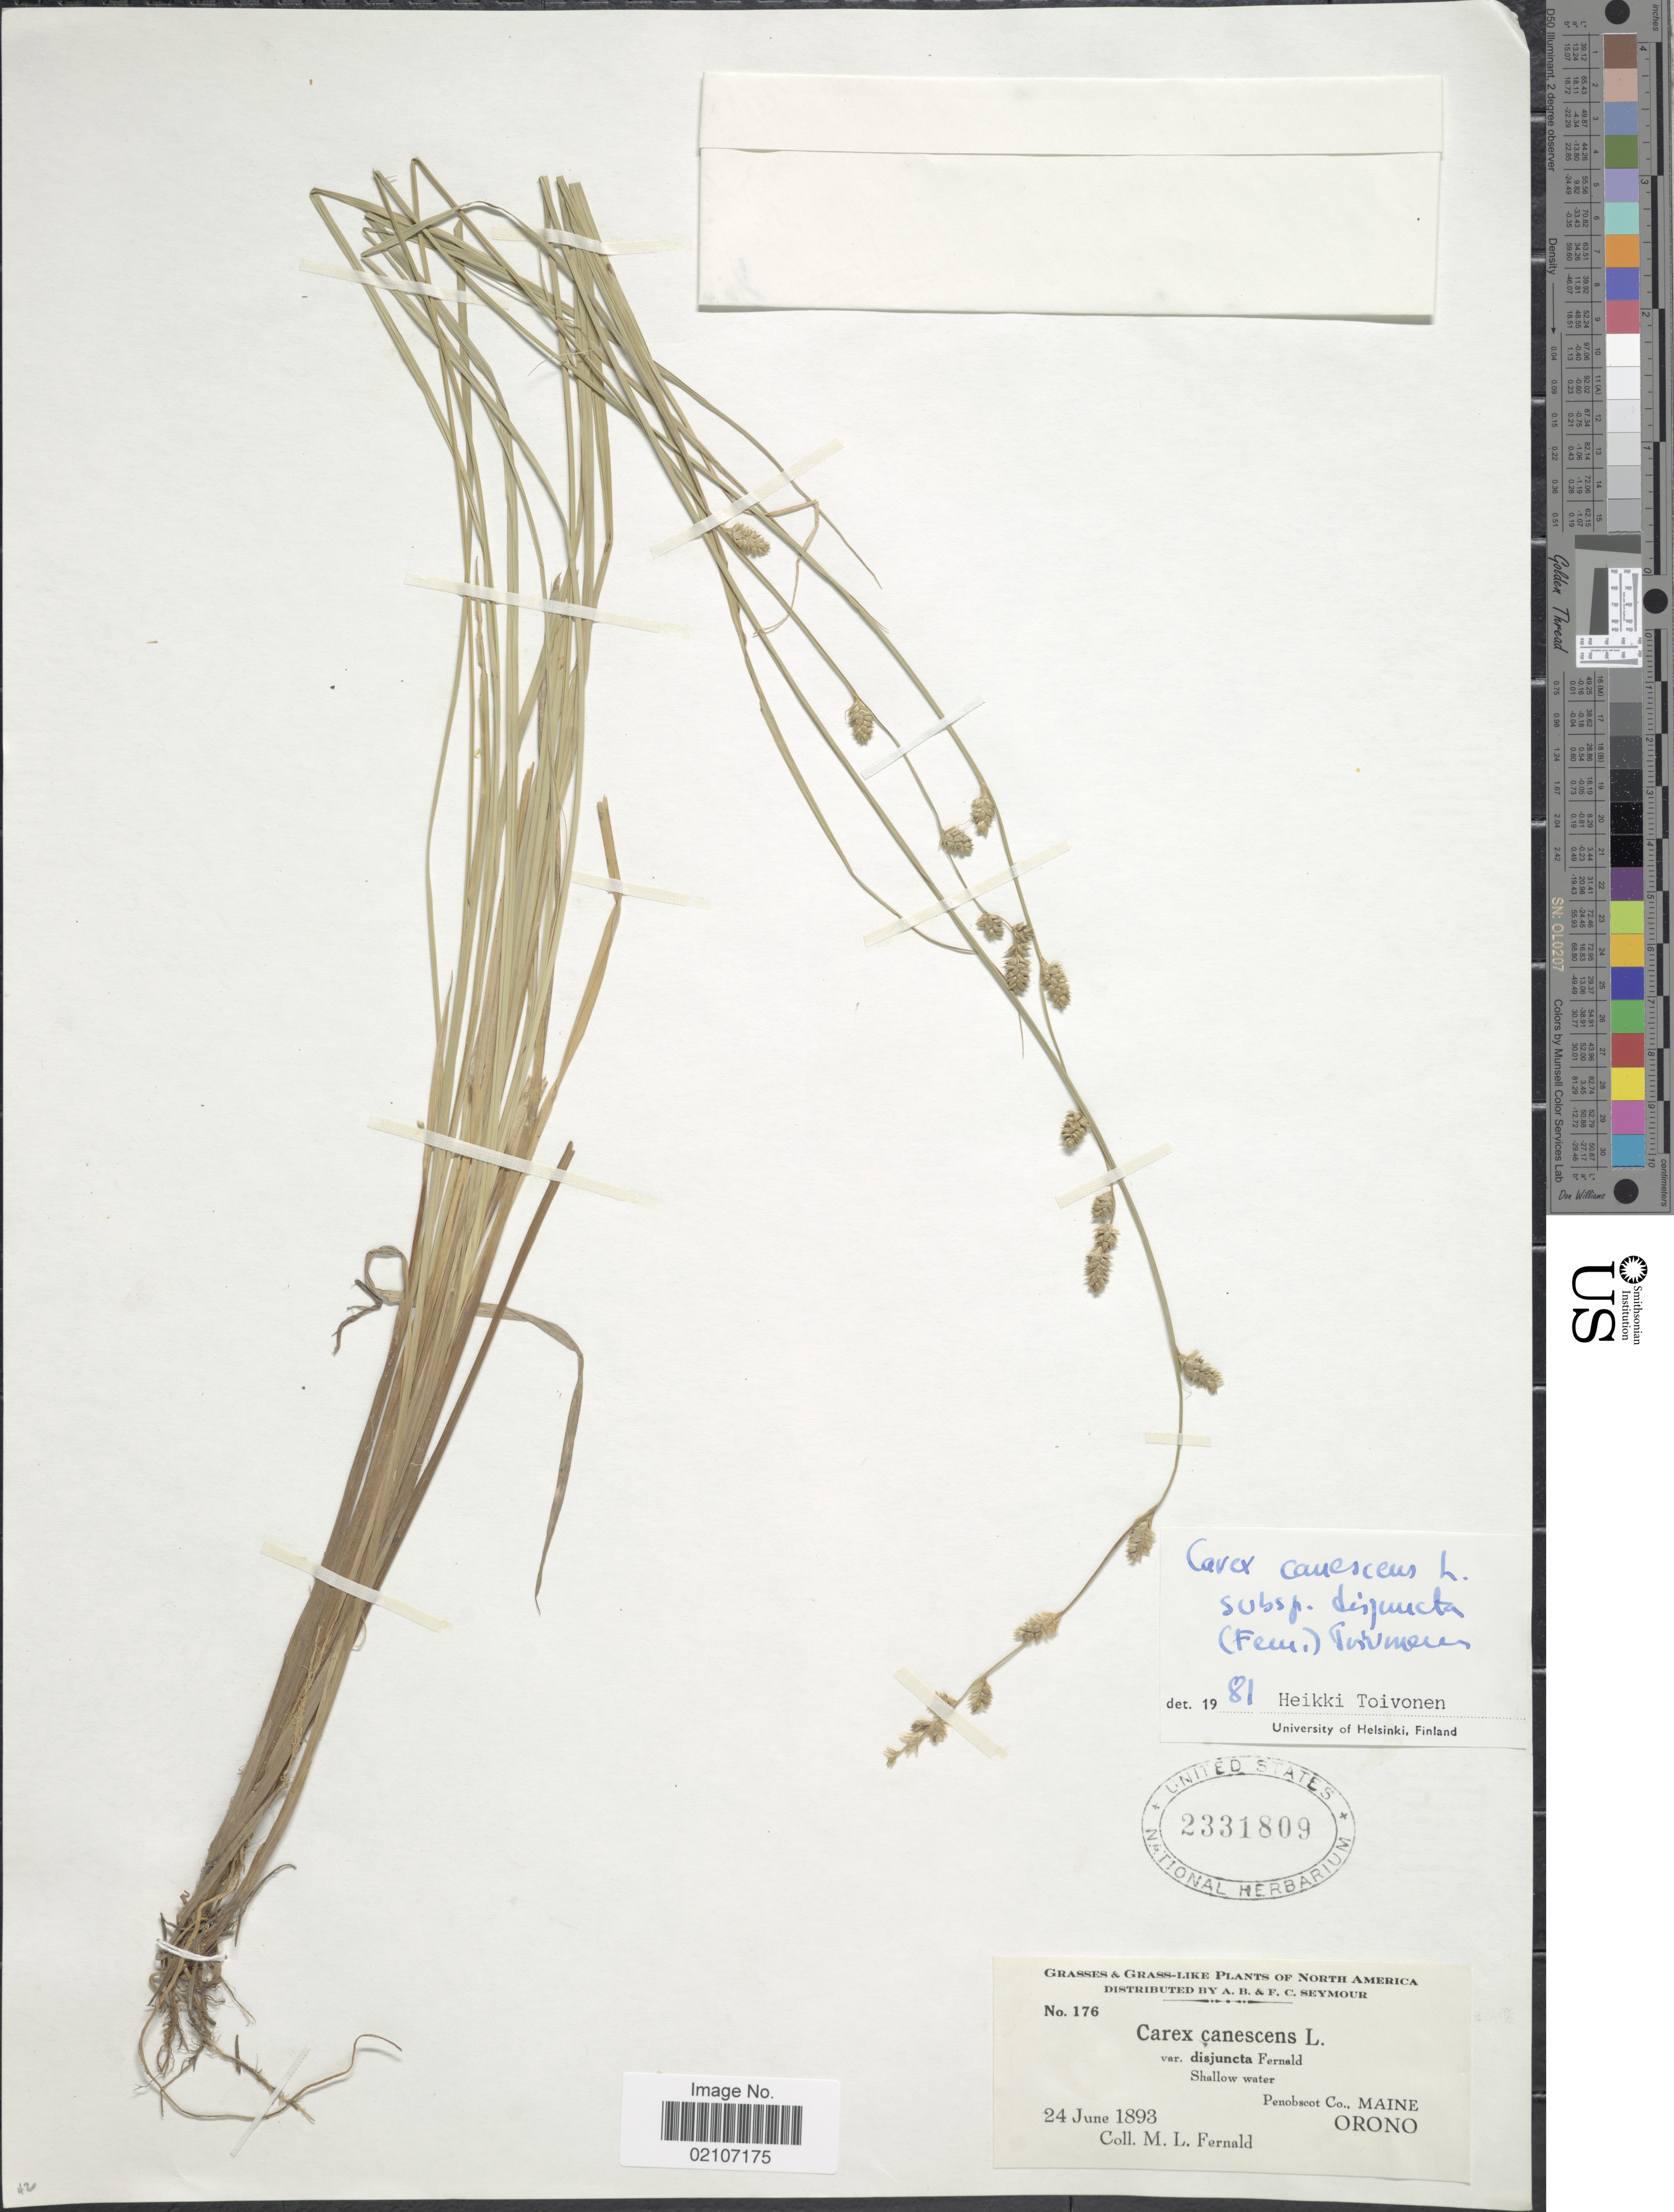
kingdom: Plantae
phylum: Tracheophyta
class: Liliopsida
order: Poales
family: Cyperaceae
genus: Carex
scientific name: Carex canescens var. disjuncta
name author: Fernald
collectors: M. L. Fernald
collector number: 176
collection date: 1893-06-24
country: United States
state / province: Maine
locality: Penobscot Co., Orono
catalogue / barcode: US 2331809